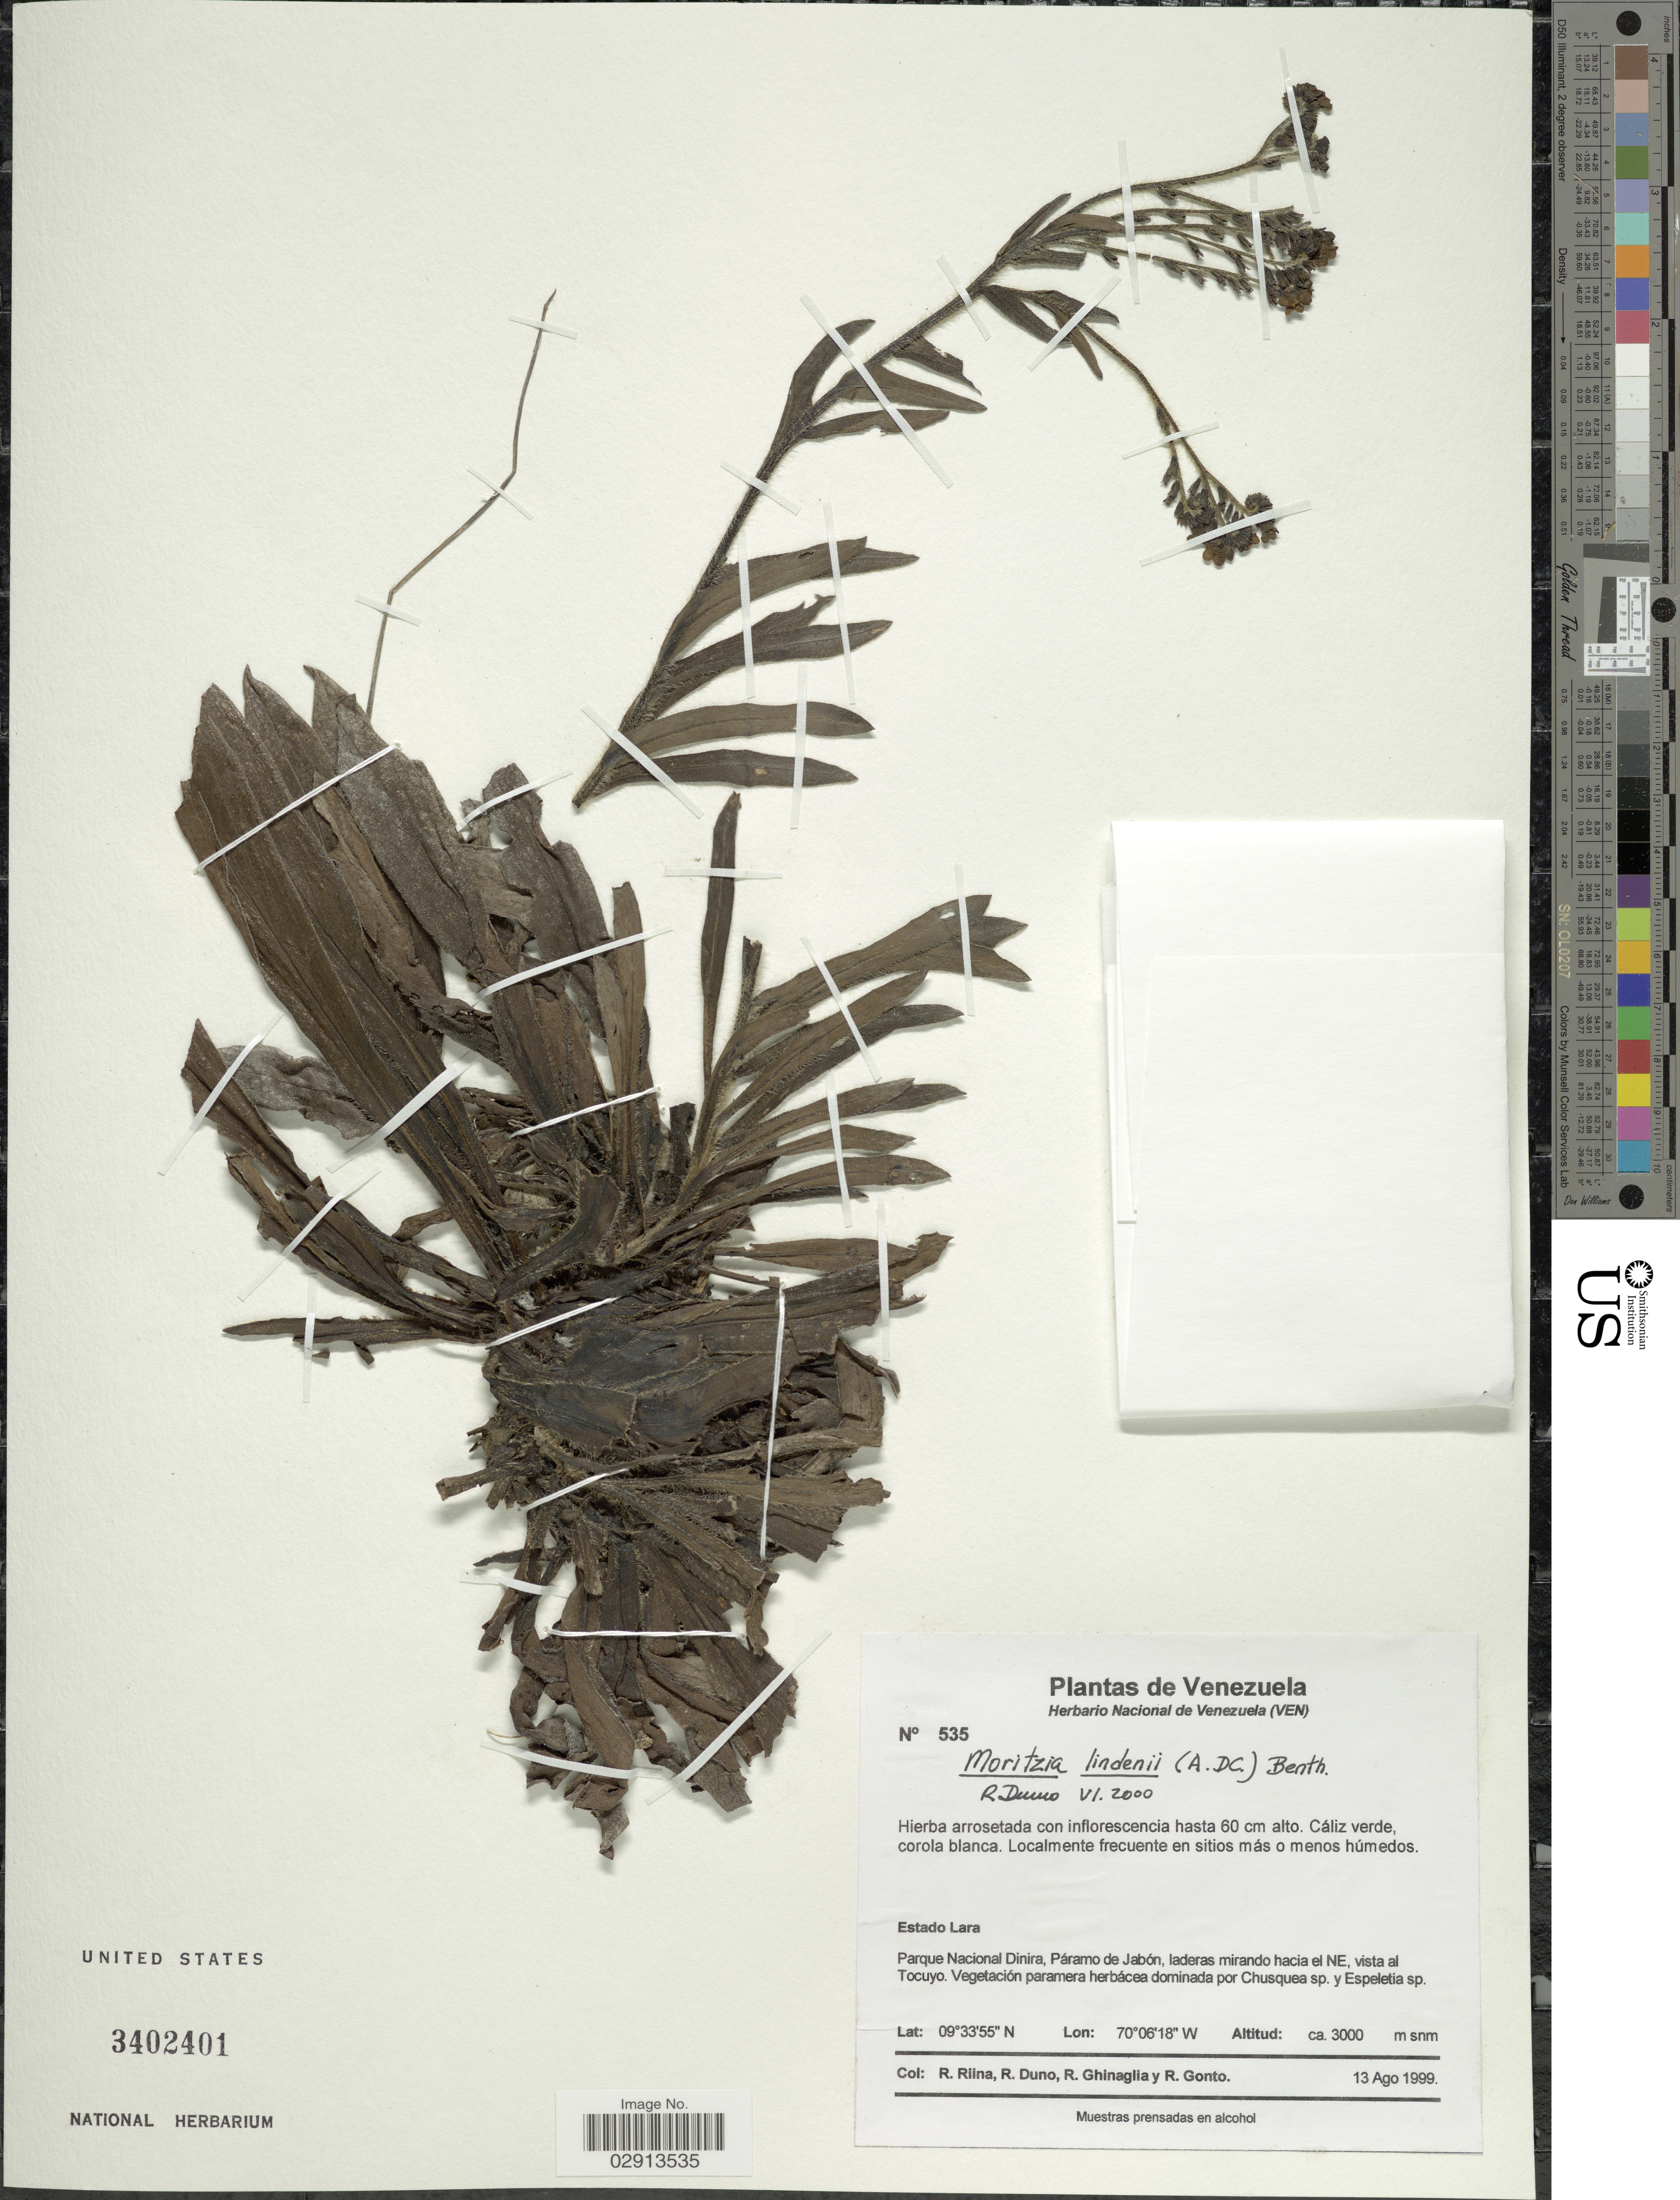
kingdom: Plantae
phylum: Tracheophyta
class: Magnoliopsida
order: Boraginales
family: Boraginaceae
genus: Moritzia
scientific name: Moritzia lindenii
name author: (DC.) Benth.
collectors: R. Riina, R. Duno, R. Ghinaglia & R. Gonto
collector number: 535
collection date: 1999-08-13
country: Venezuela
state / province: Lara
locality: Parque Nacional Dinira, Páramo de Jabón, laderas mirando hacia el NE, vista al Tocuyo.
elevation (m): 3000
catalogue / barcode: US 3402401